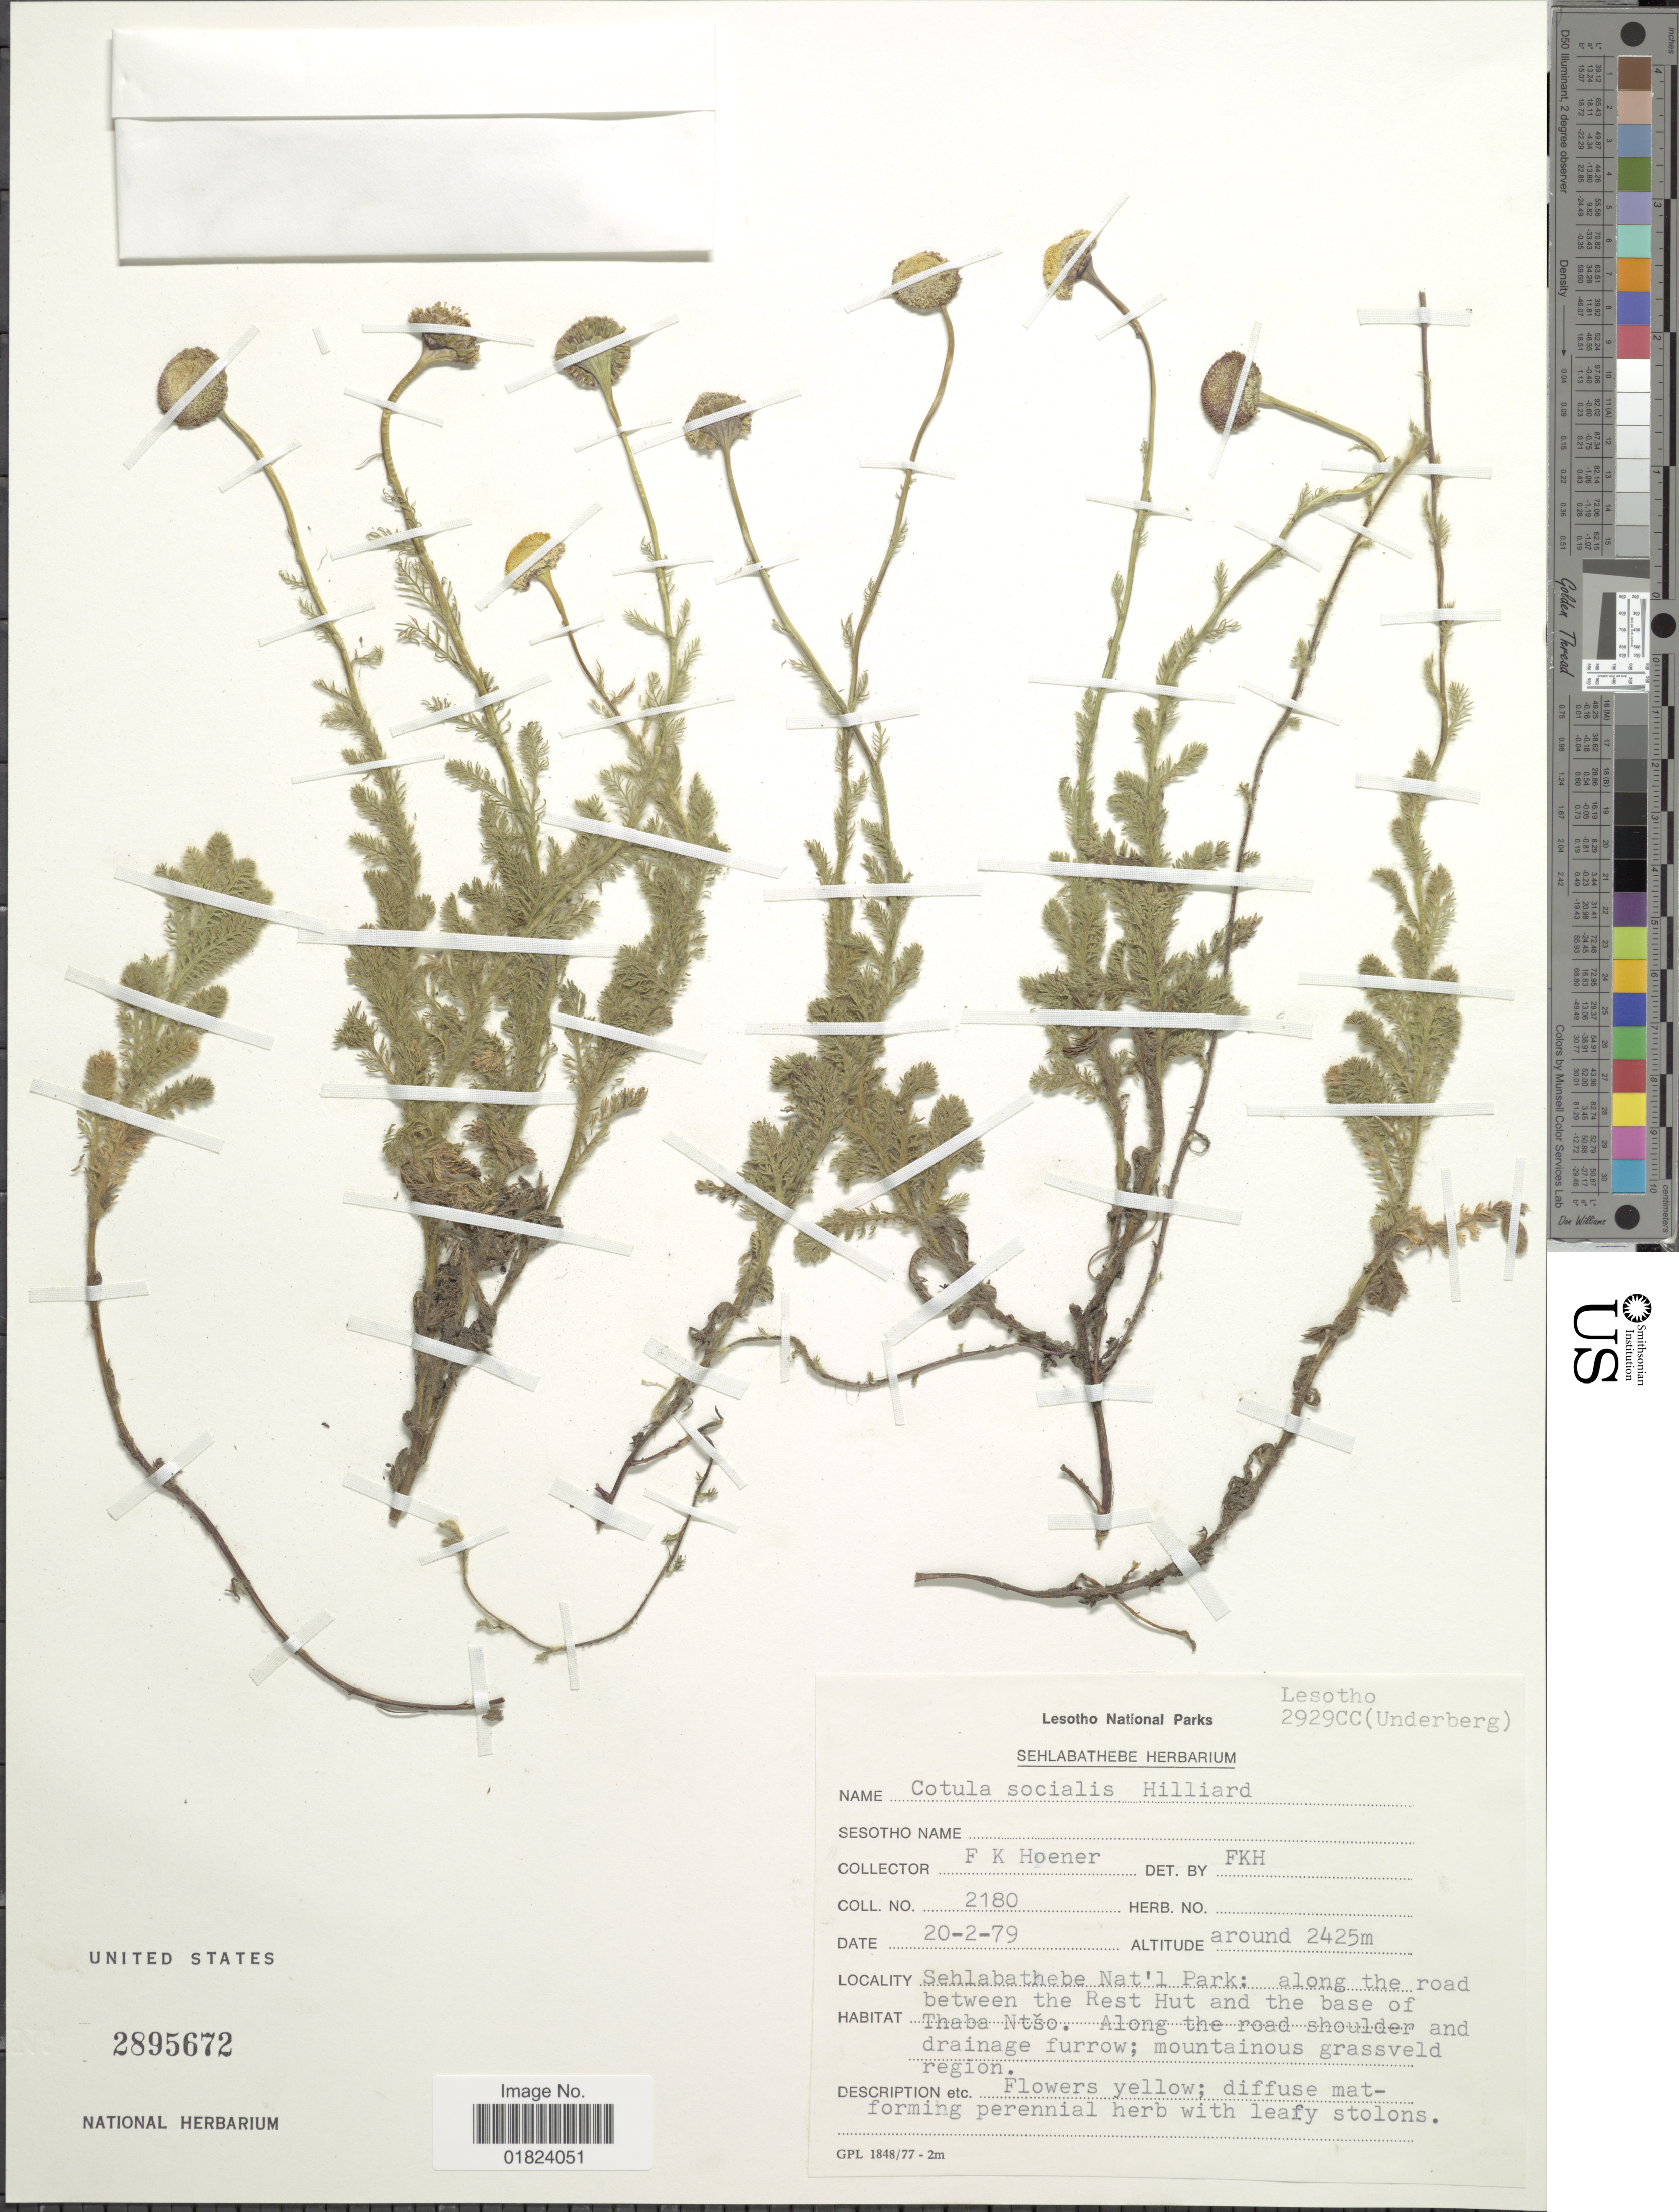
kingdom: Plantae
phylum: Tracheophyta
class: Magnoliopsida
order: Asterales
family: Asteraceae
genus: Cotula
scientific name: Cotula socialis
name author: Hilliard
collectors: F. Hoener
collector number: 2180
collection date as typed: Transcribed d/m/y: 20/2/79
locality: Lesotho 2929CC (Underberg), Sehlabathebe Nat'l Park: along the road between the Rest Hut and the base of Thaba Ntso, along the road shoulder and drainage furrow; mountainous grassveld region.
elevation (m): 2425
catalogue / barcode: US 2895672